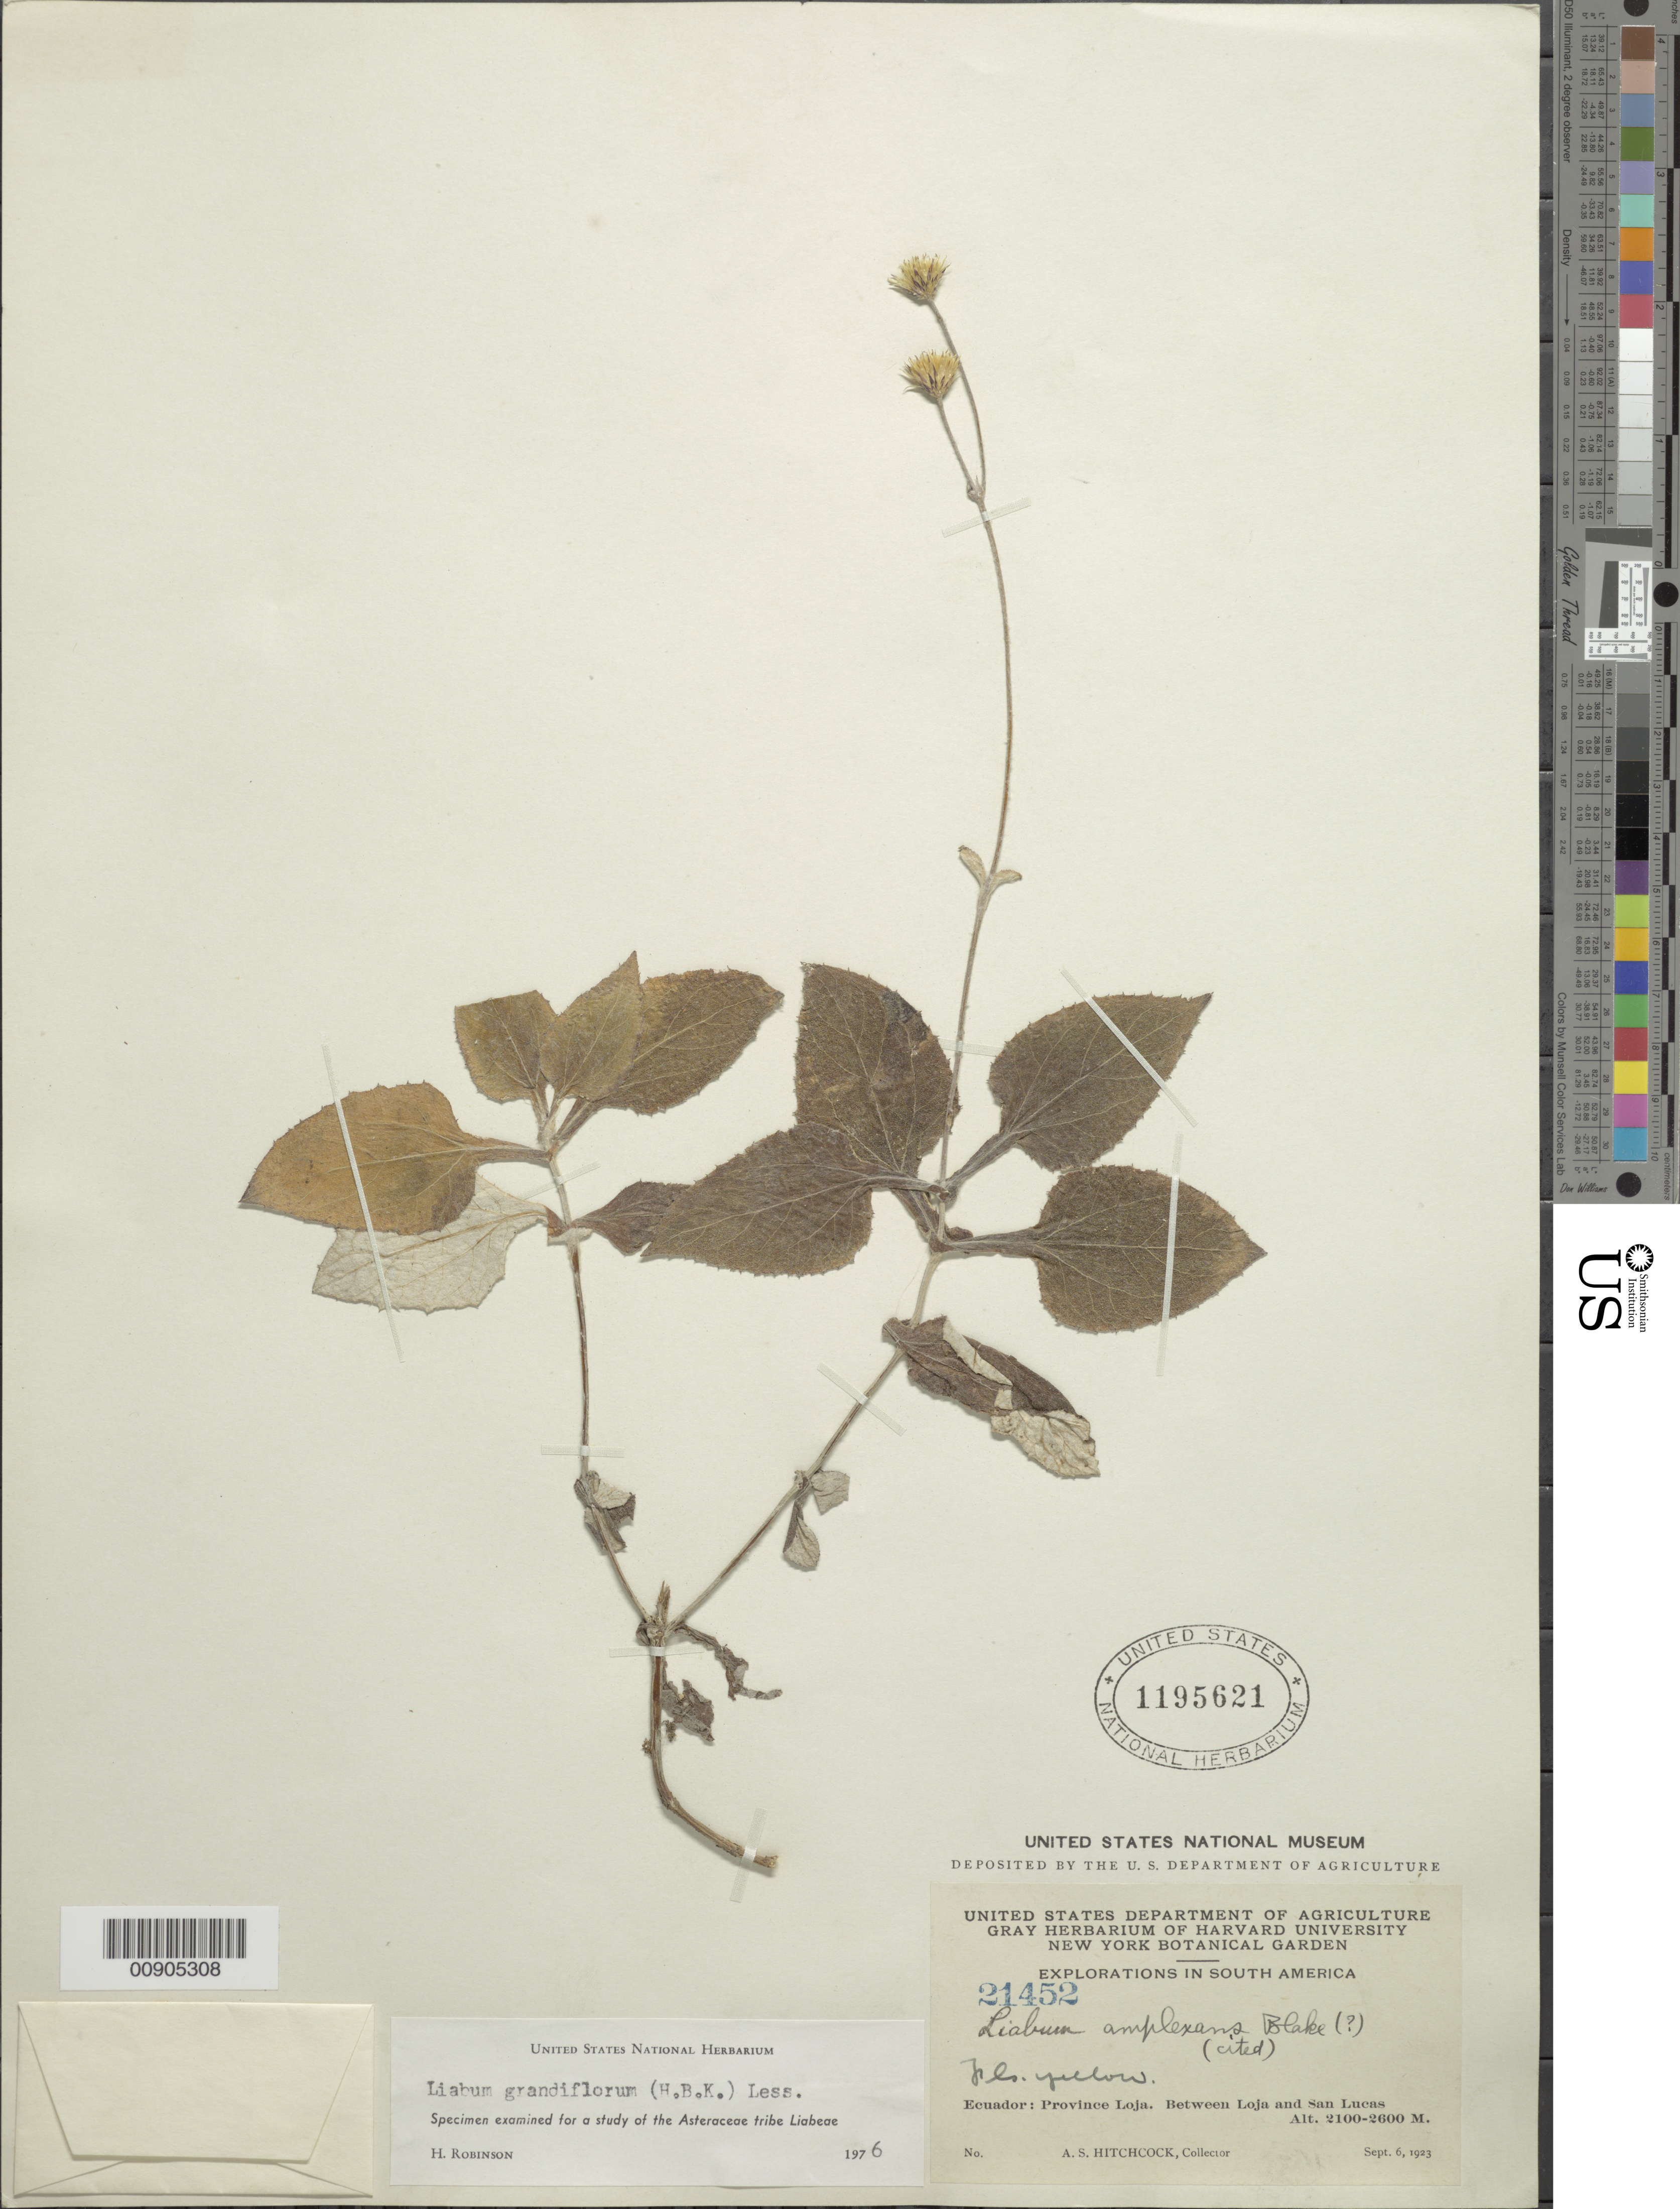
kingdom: Plantae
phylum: Tracheophyta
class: Magnoliopsida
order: Asterales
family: Asteraceae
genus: Liabum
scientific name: Liabum grandiflorum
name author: (Kunth) Less.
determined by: Robinson, Harold E., (US)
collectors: A. S. Hitchcock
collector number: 21452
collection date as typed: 6 September 1923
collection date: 1923-09-06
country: Ecuador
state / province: Loja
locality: Prov. Loja, between Loja and San Lucas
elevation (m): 2100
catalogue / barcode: US 1195621